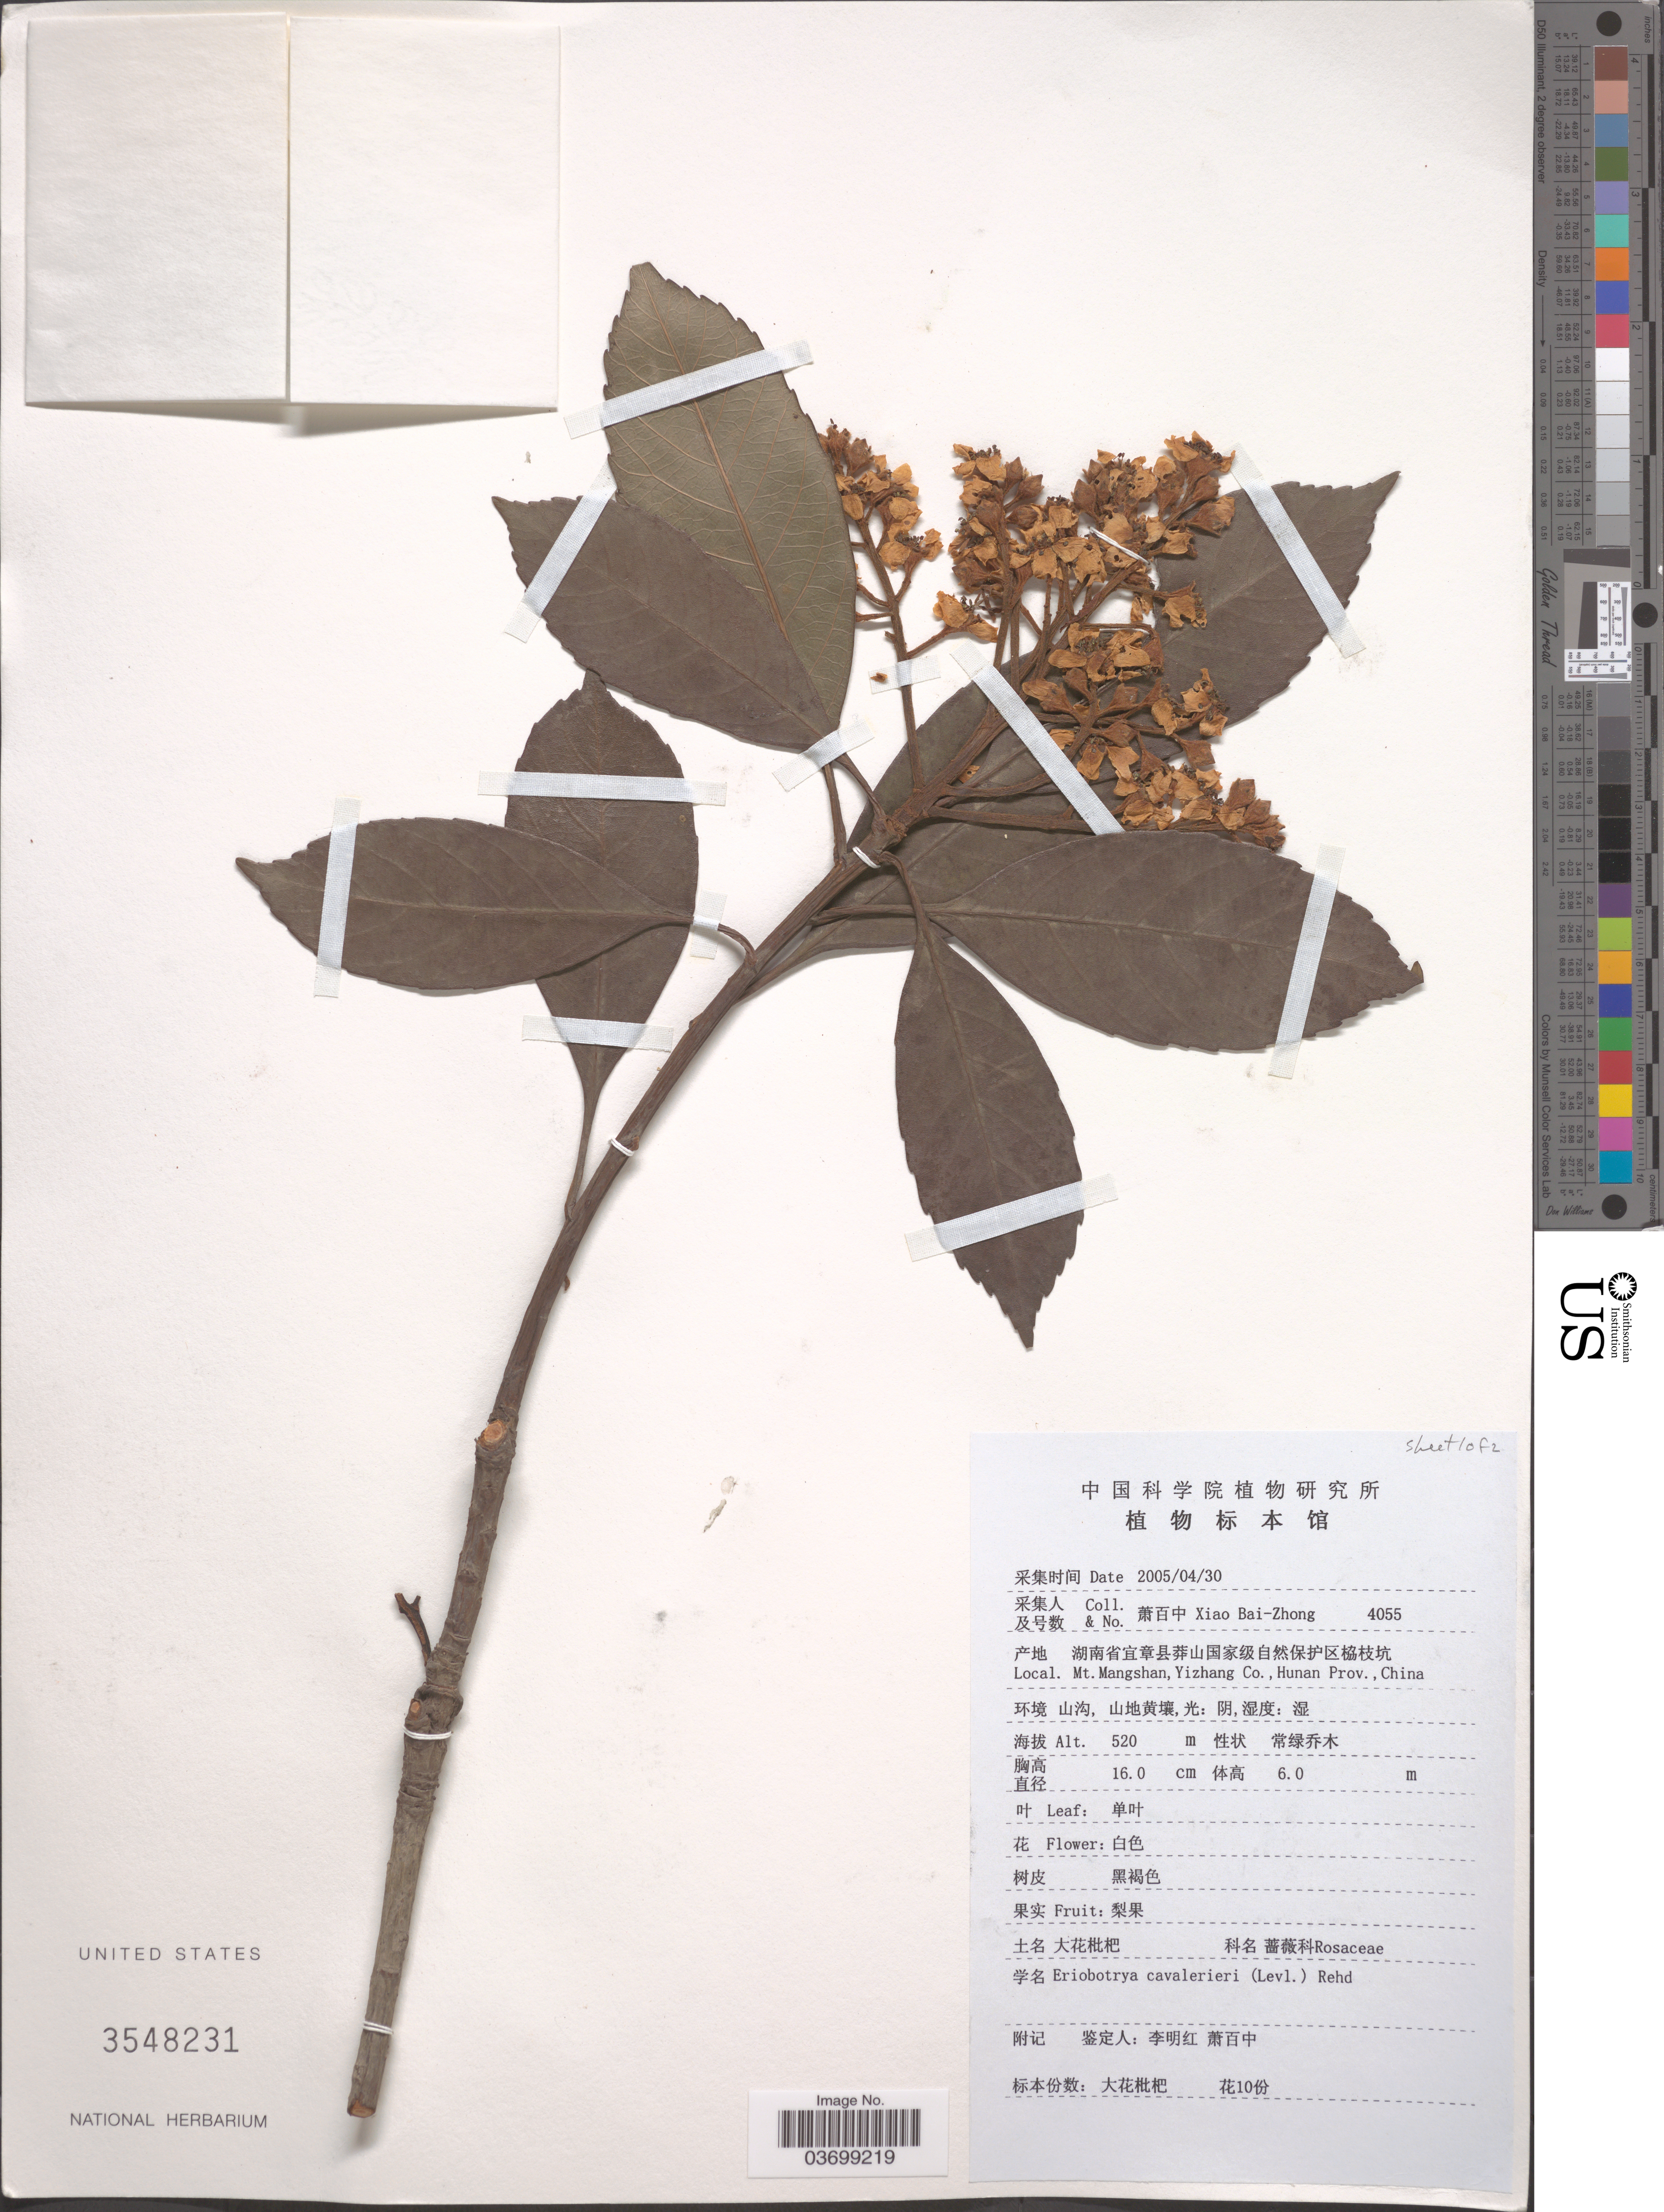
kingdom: Plantae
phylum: Tracheophyta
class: Magnoliopsida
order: Rosales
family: Rosaceae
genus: Rhaphiolepis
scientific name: Rhaphiolepis cavaleriei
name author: (H. Lév.) B.B. Liu & J. Wen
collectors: B. Z. Xiao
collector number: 4055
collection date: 2005-04-30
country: China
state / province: Hunan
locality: Mt. Mangshan, Yizhang Co.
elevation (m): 520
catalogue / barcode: US 3548231